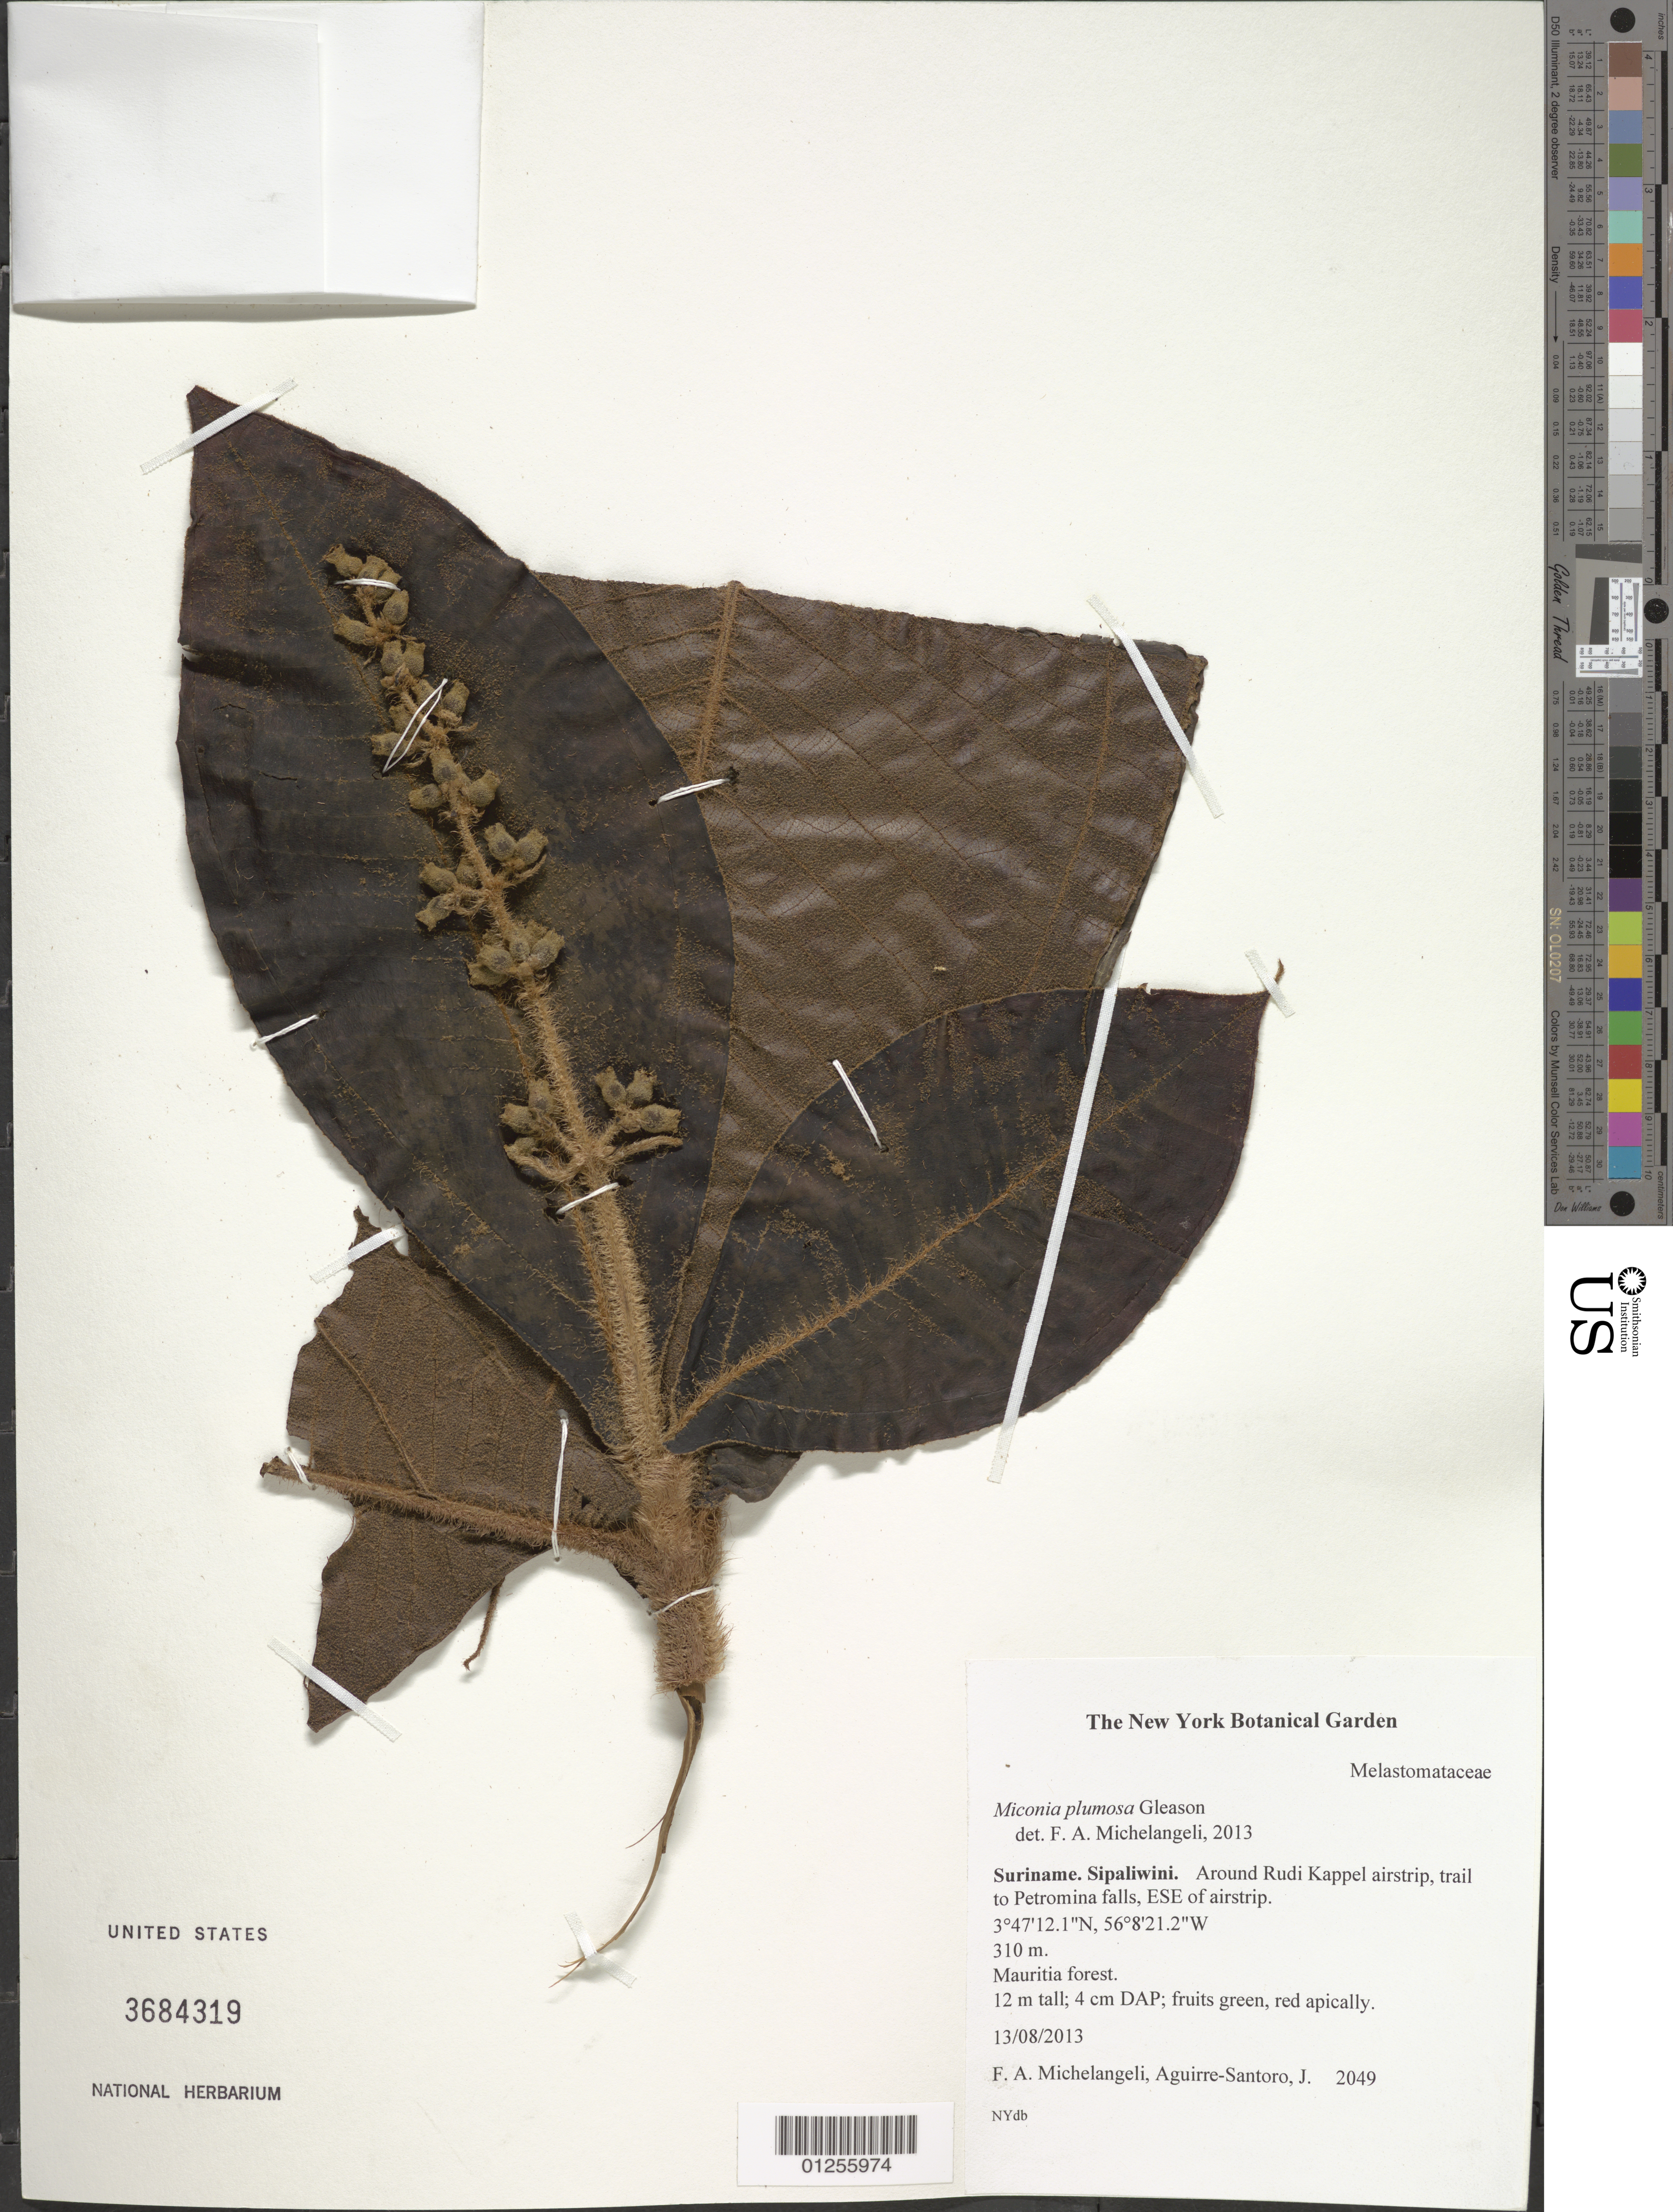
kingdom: Plantae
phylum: Tracheophyta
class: Magnoliopsida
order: Myrtales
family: Melastomataceae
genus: Miconia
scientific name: Miconia plumosa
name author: Gleason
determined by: Michelangeli, F. A.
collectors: F. A. Michelangeli & J. Aguirre-Santoro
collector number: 2049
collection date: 2013-08-13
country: Suriname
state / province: Sipaliwini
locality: Around Rudi Kappel airstrip, trail to Petromina falls, ESE of airstrip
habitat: Mauritia forest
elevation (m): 310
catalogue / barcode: US 3684319